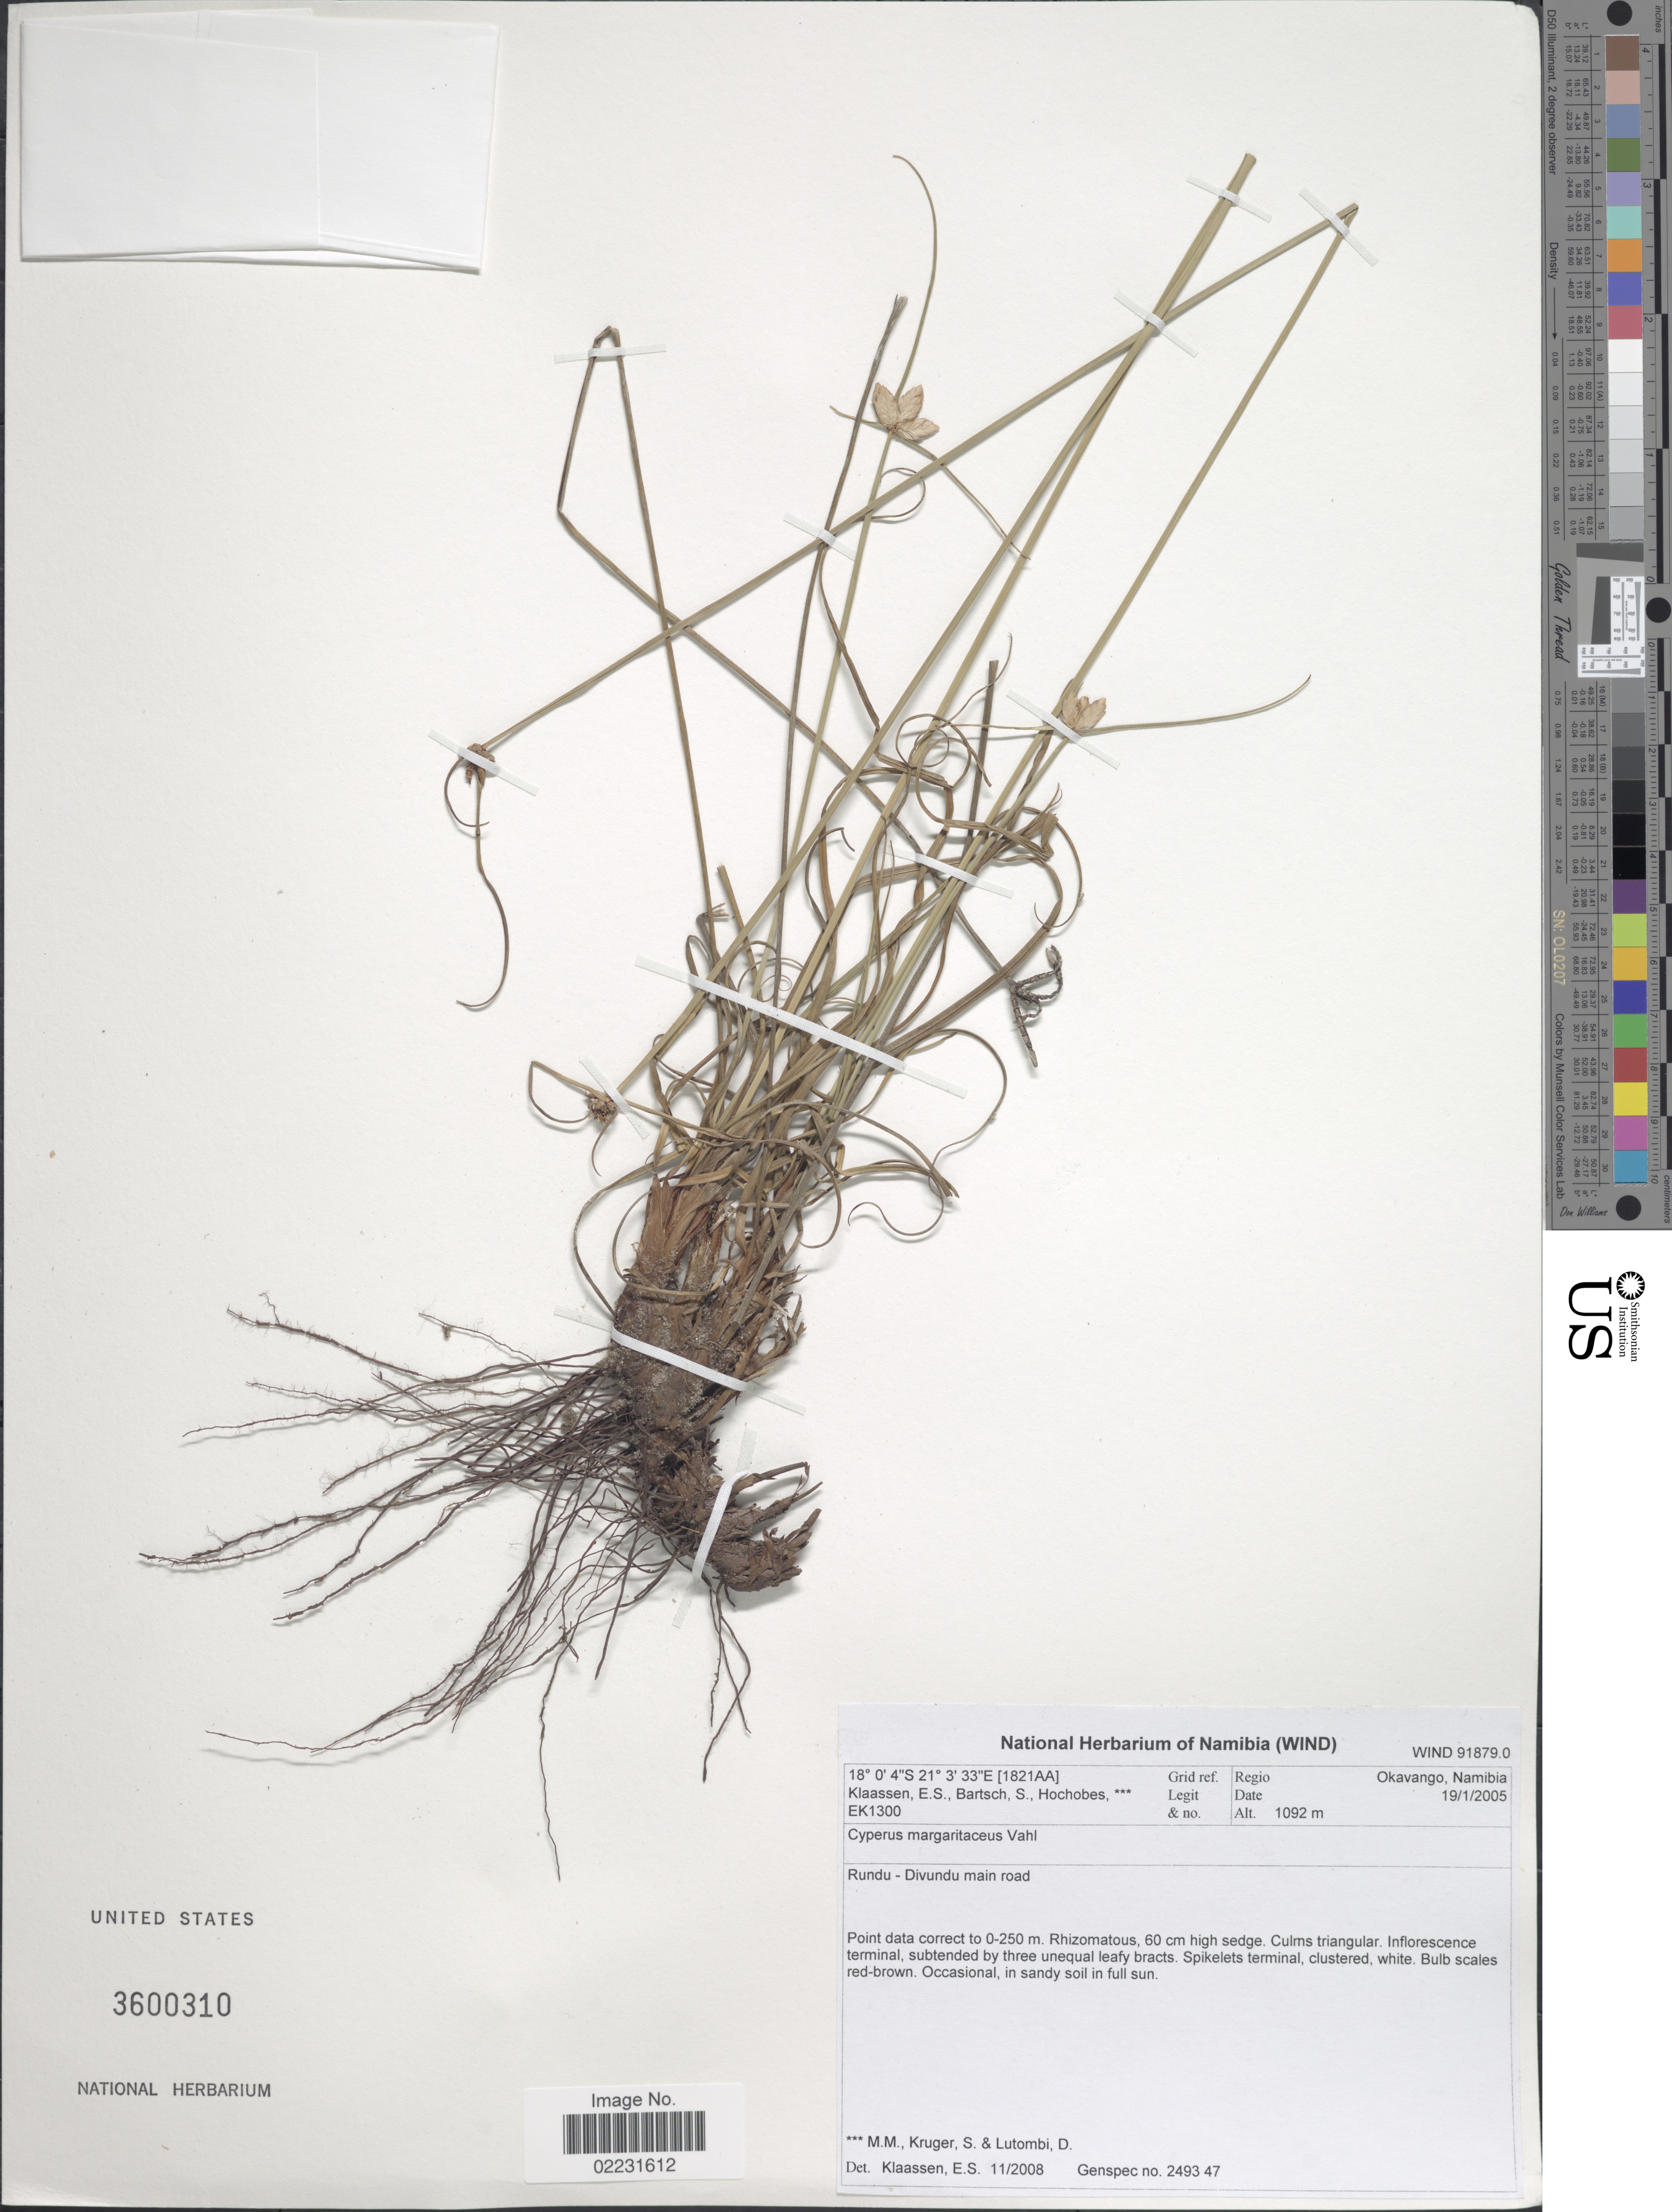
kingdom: Plantae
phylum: Tracheophyta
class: Liliopsida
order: Poales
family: Cyperaceae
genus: Cyperus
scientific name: Cyperus margaritaceus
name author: Vahl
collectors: E. S. Klaassen, S. Bartsch, M. Hochobes, S. Kruger & D. Lutombi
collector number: EK1300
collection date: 2005-01-19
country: Namibia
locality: Okavango, Rundu-Divundu main road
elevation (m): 1092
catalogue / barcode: US 3600310